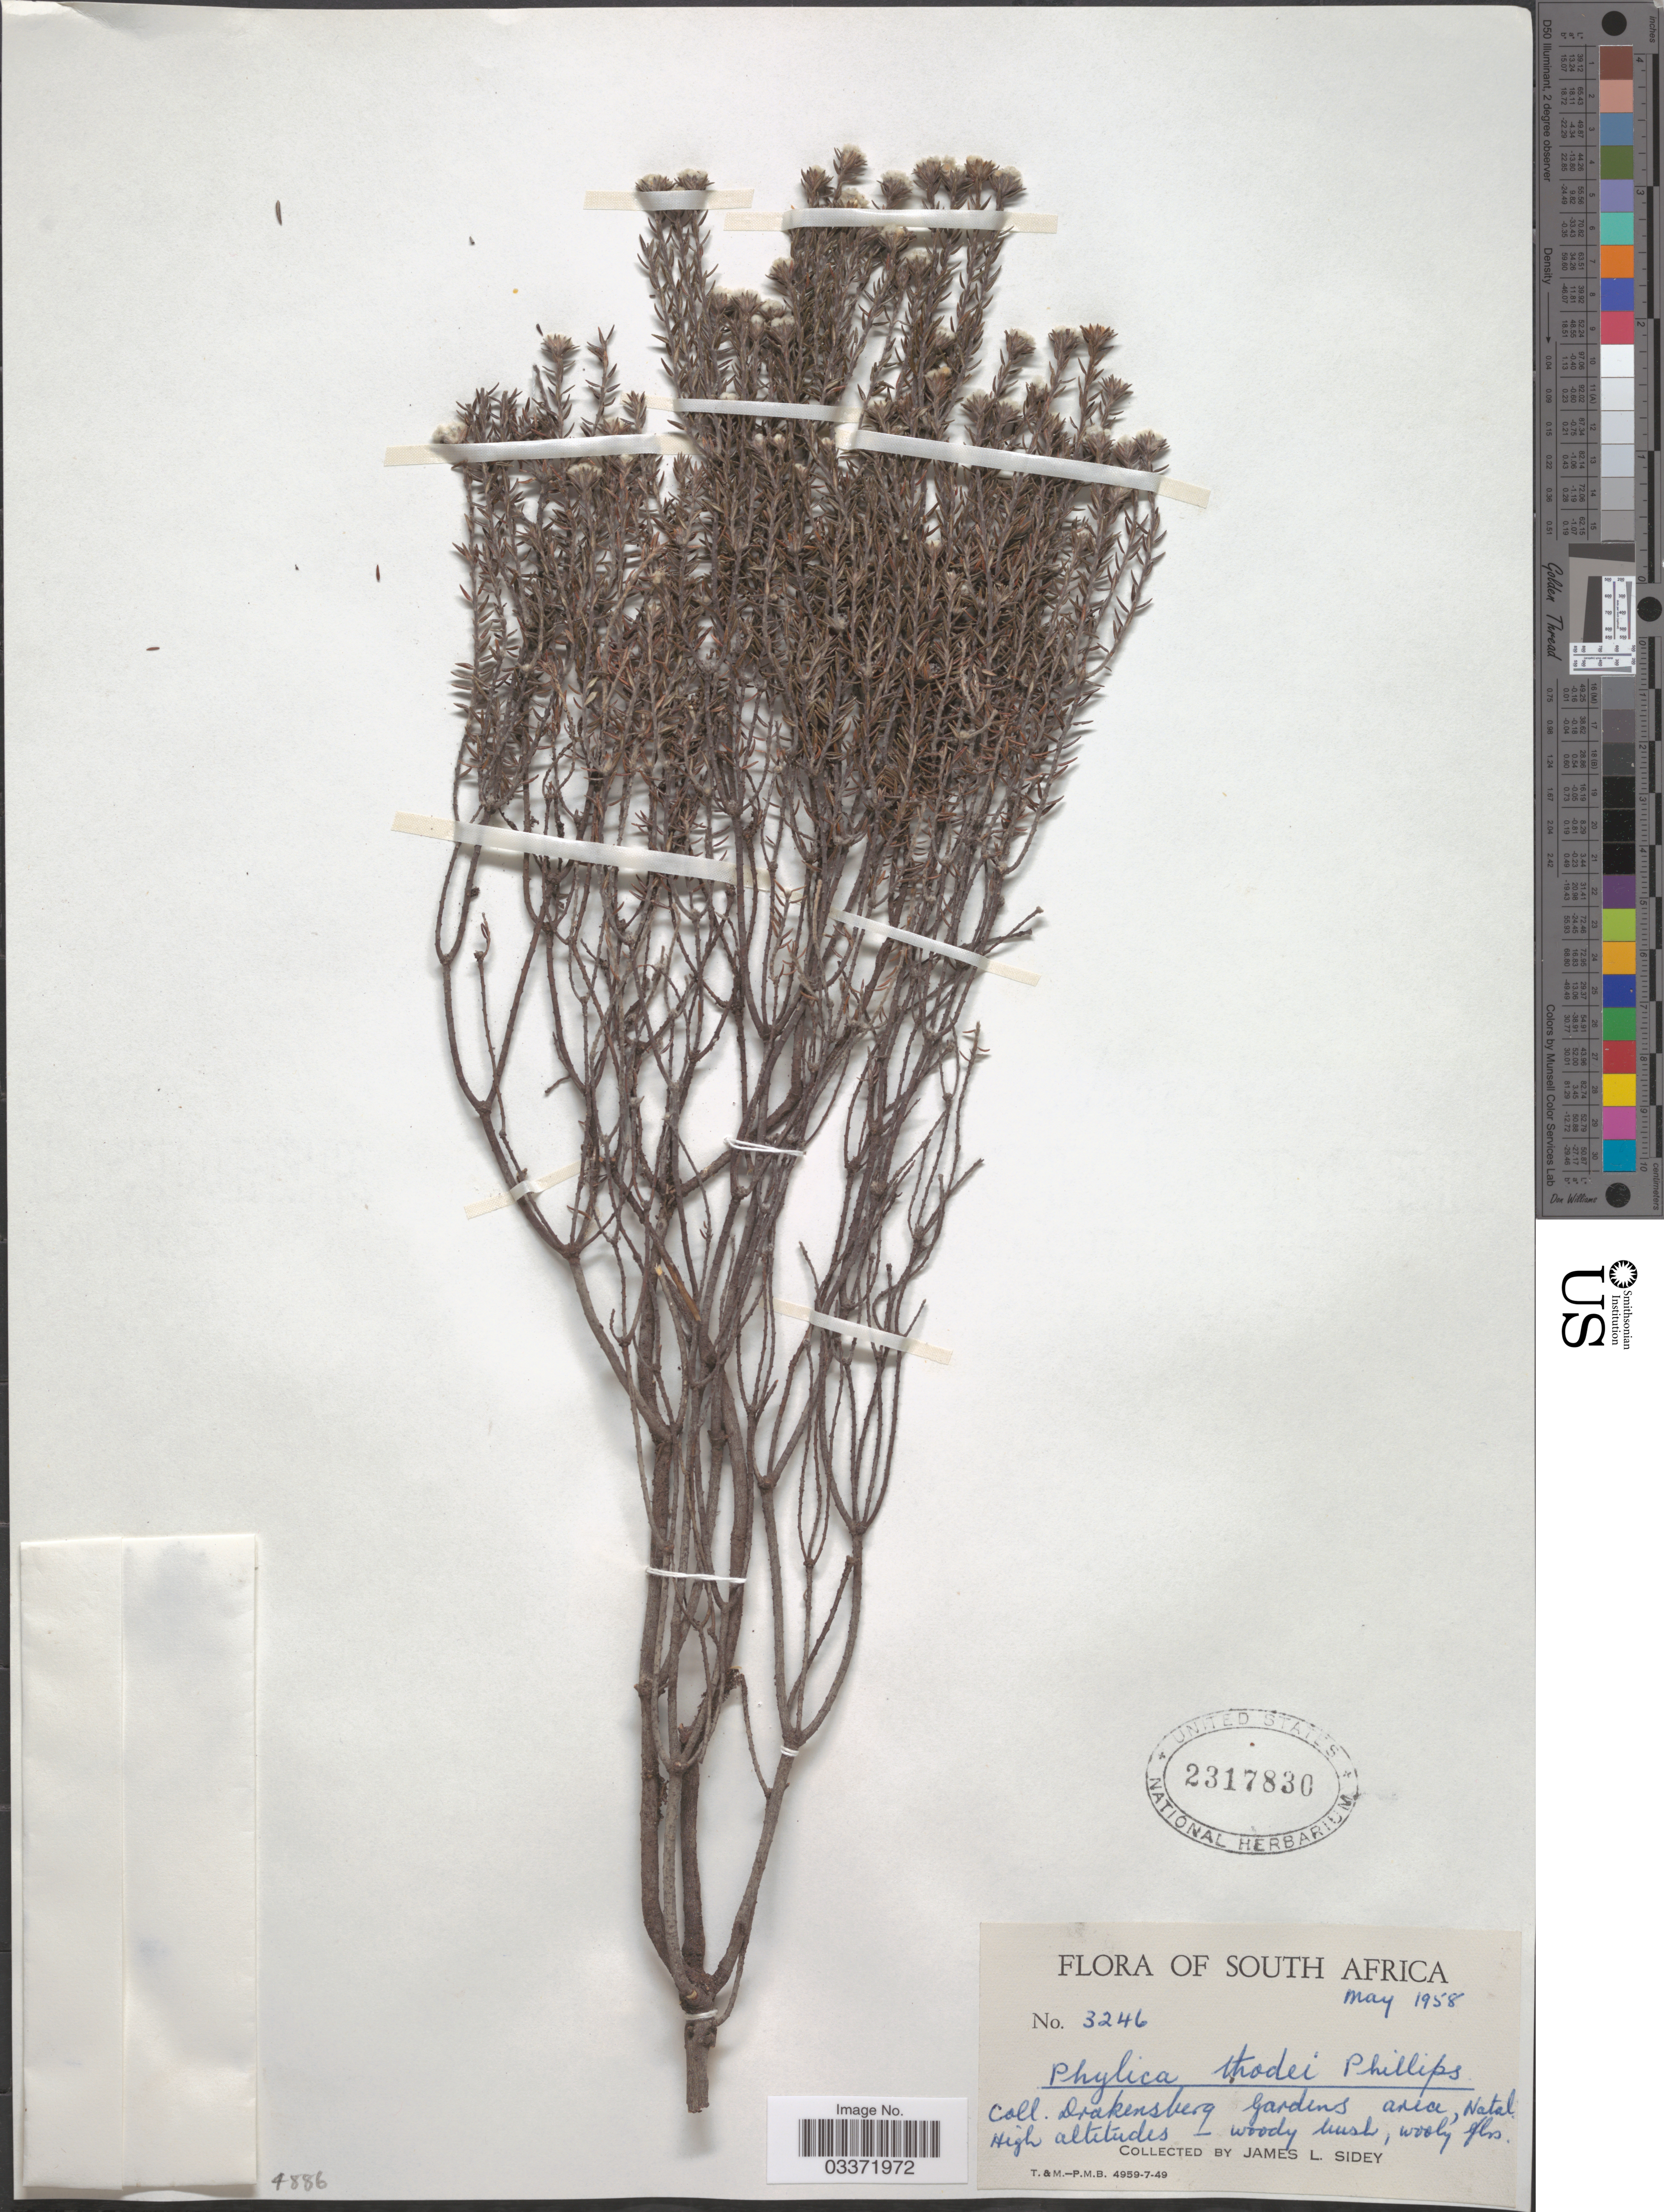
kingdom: Plantae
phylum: Tracheophyta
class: Magnoliopsida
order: Rosales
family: Rhamnaceae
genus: Phylica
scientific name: Phylica thodei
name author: E. Phillips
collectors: J. L. Sidey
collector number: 3246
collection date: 1958-05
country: South Africa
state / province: KwaZulu-Natal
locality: Drakensberg Gardens area, Natal.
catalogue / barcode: US 2317830